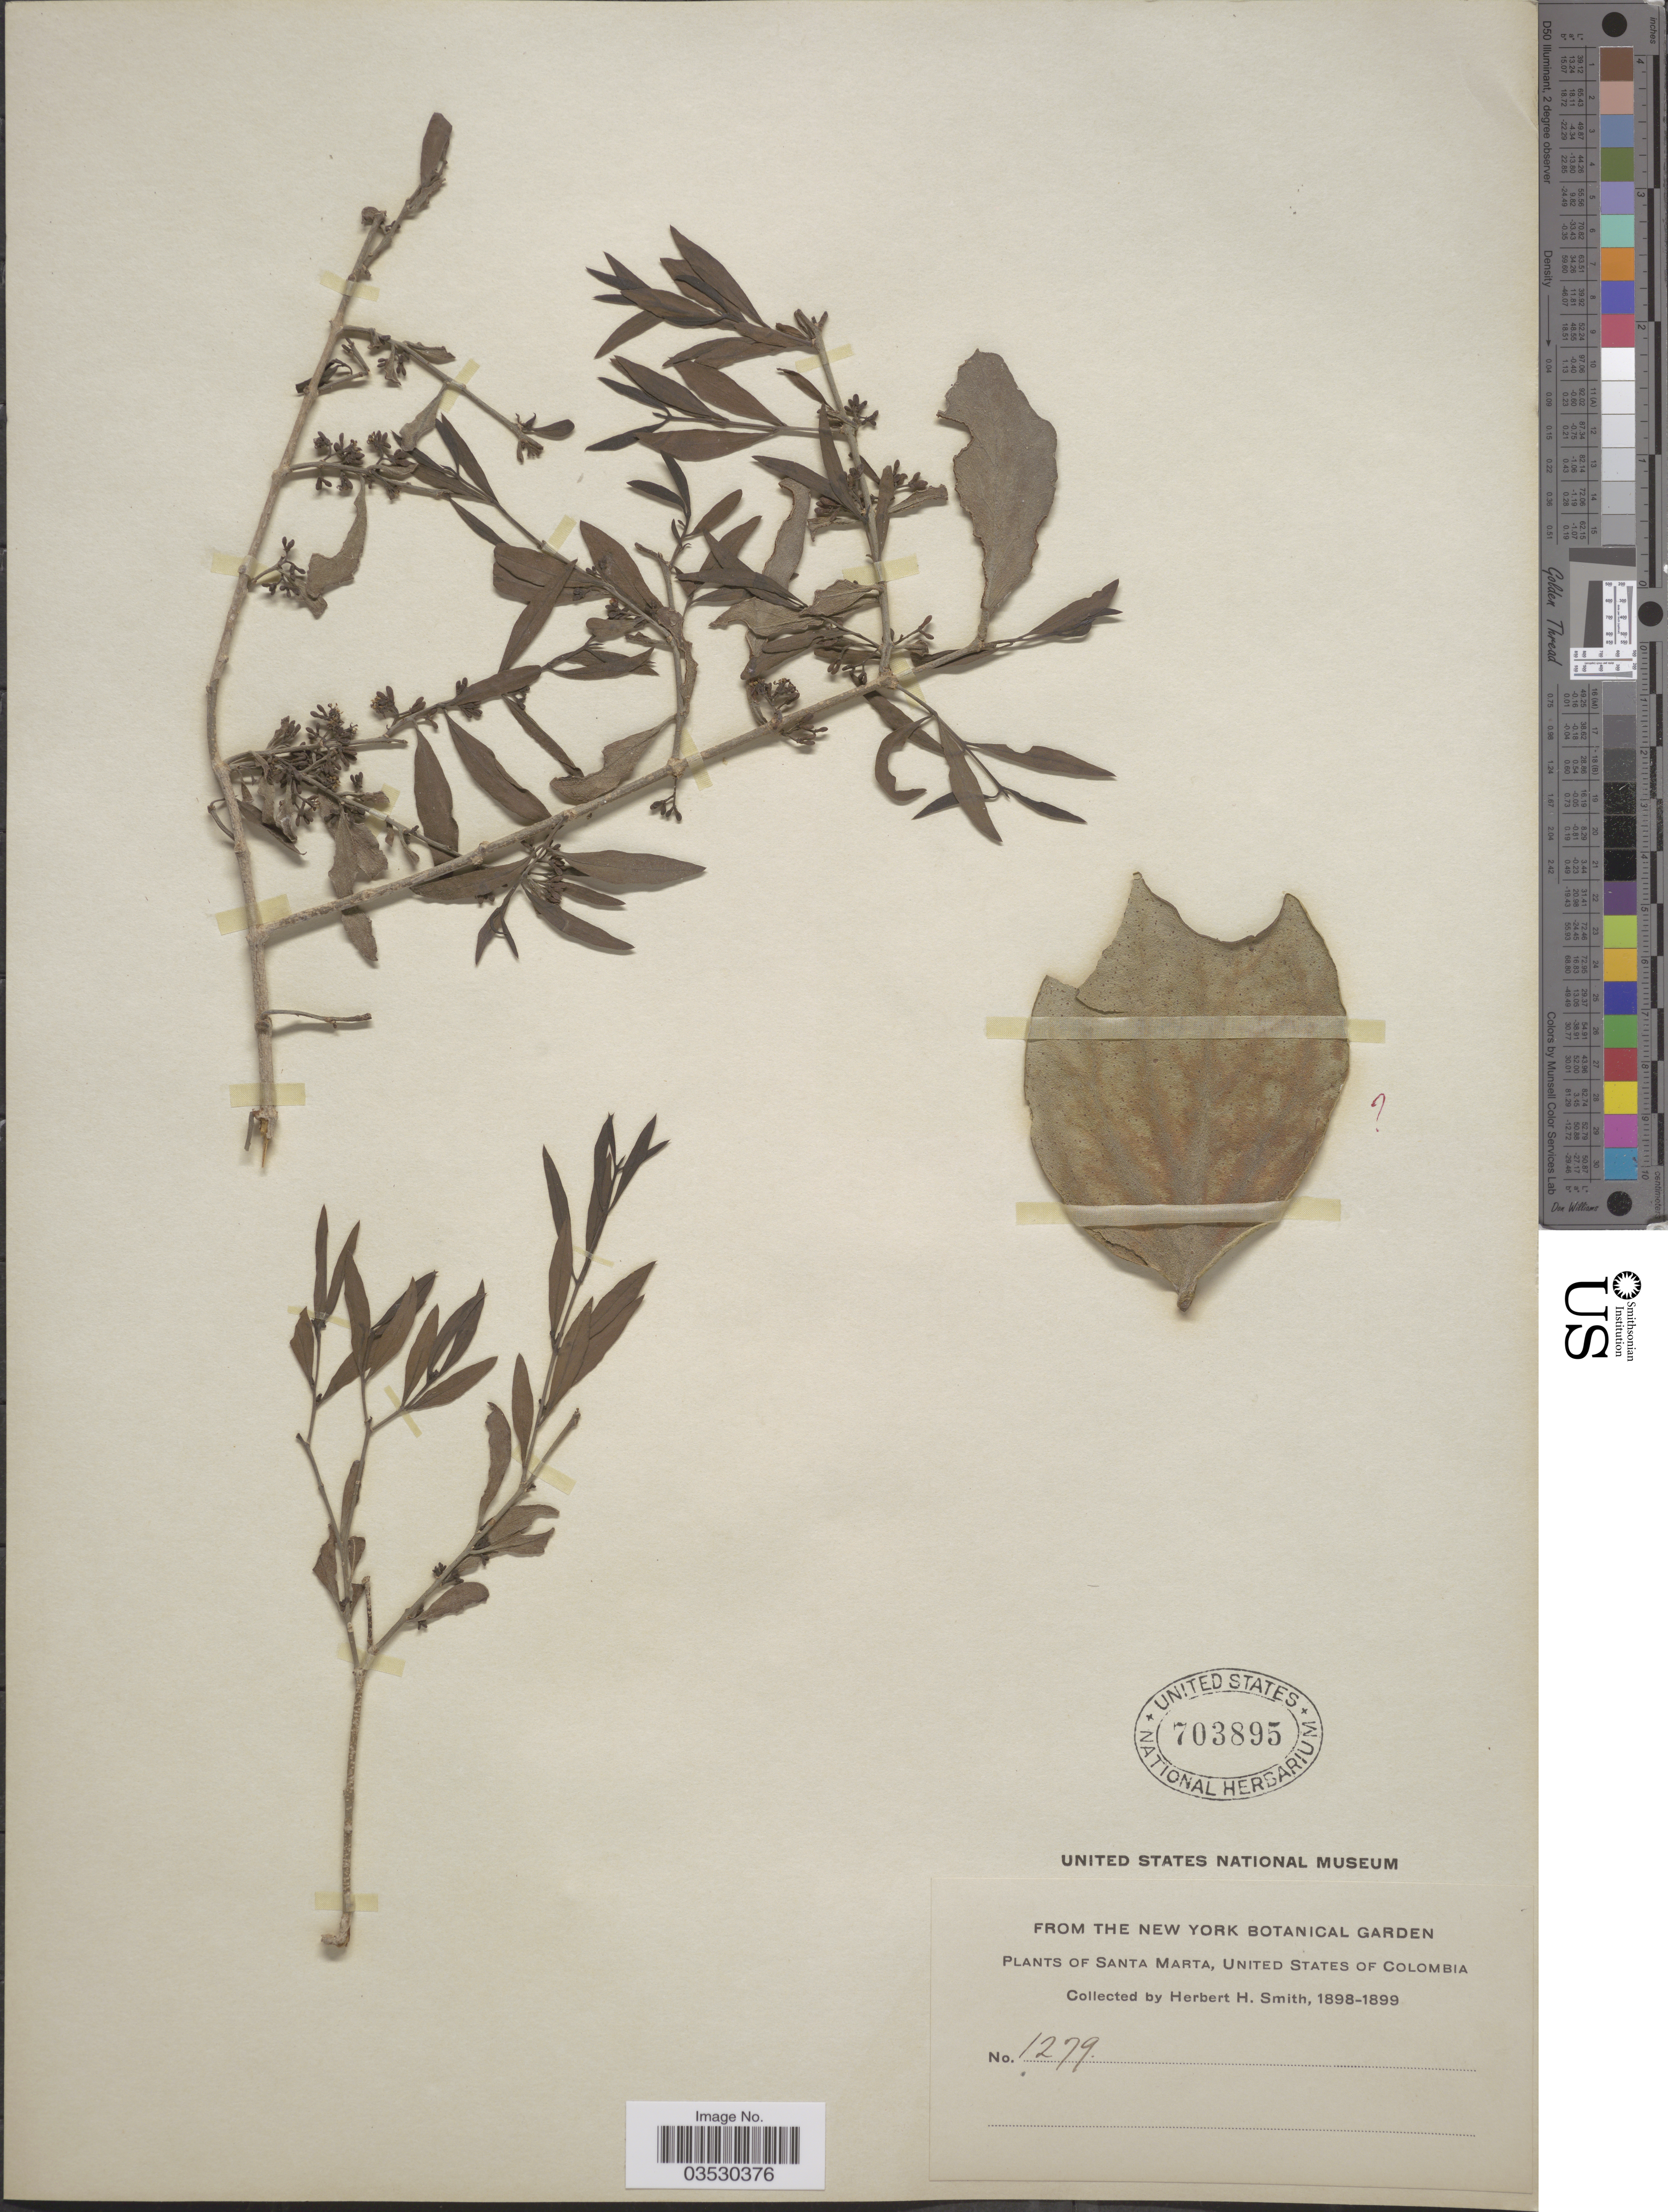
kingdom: Plantae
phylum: Tracheophyta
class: Magnoliopsida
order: Santalales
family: Loranthaceae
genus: Struthanthus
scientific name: Struthanthus dichotrianthus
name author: Eichler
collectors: Herbert H. Smith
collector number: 1279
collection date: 1898/1899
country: Colombia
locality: Santa Marta, United States of Colombia.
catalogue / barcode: US 703895